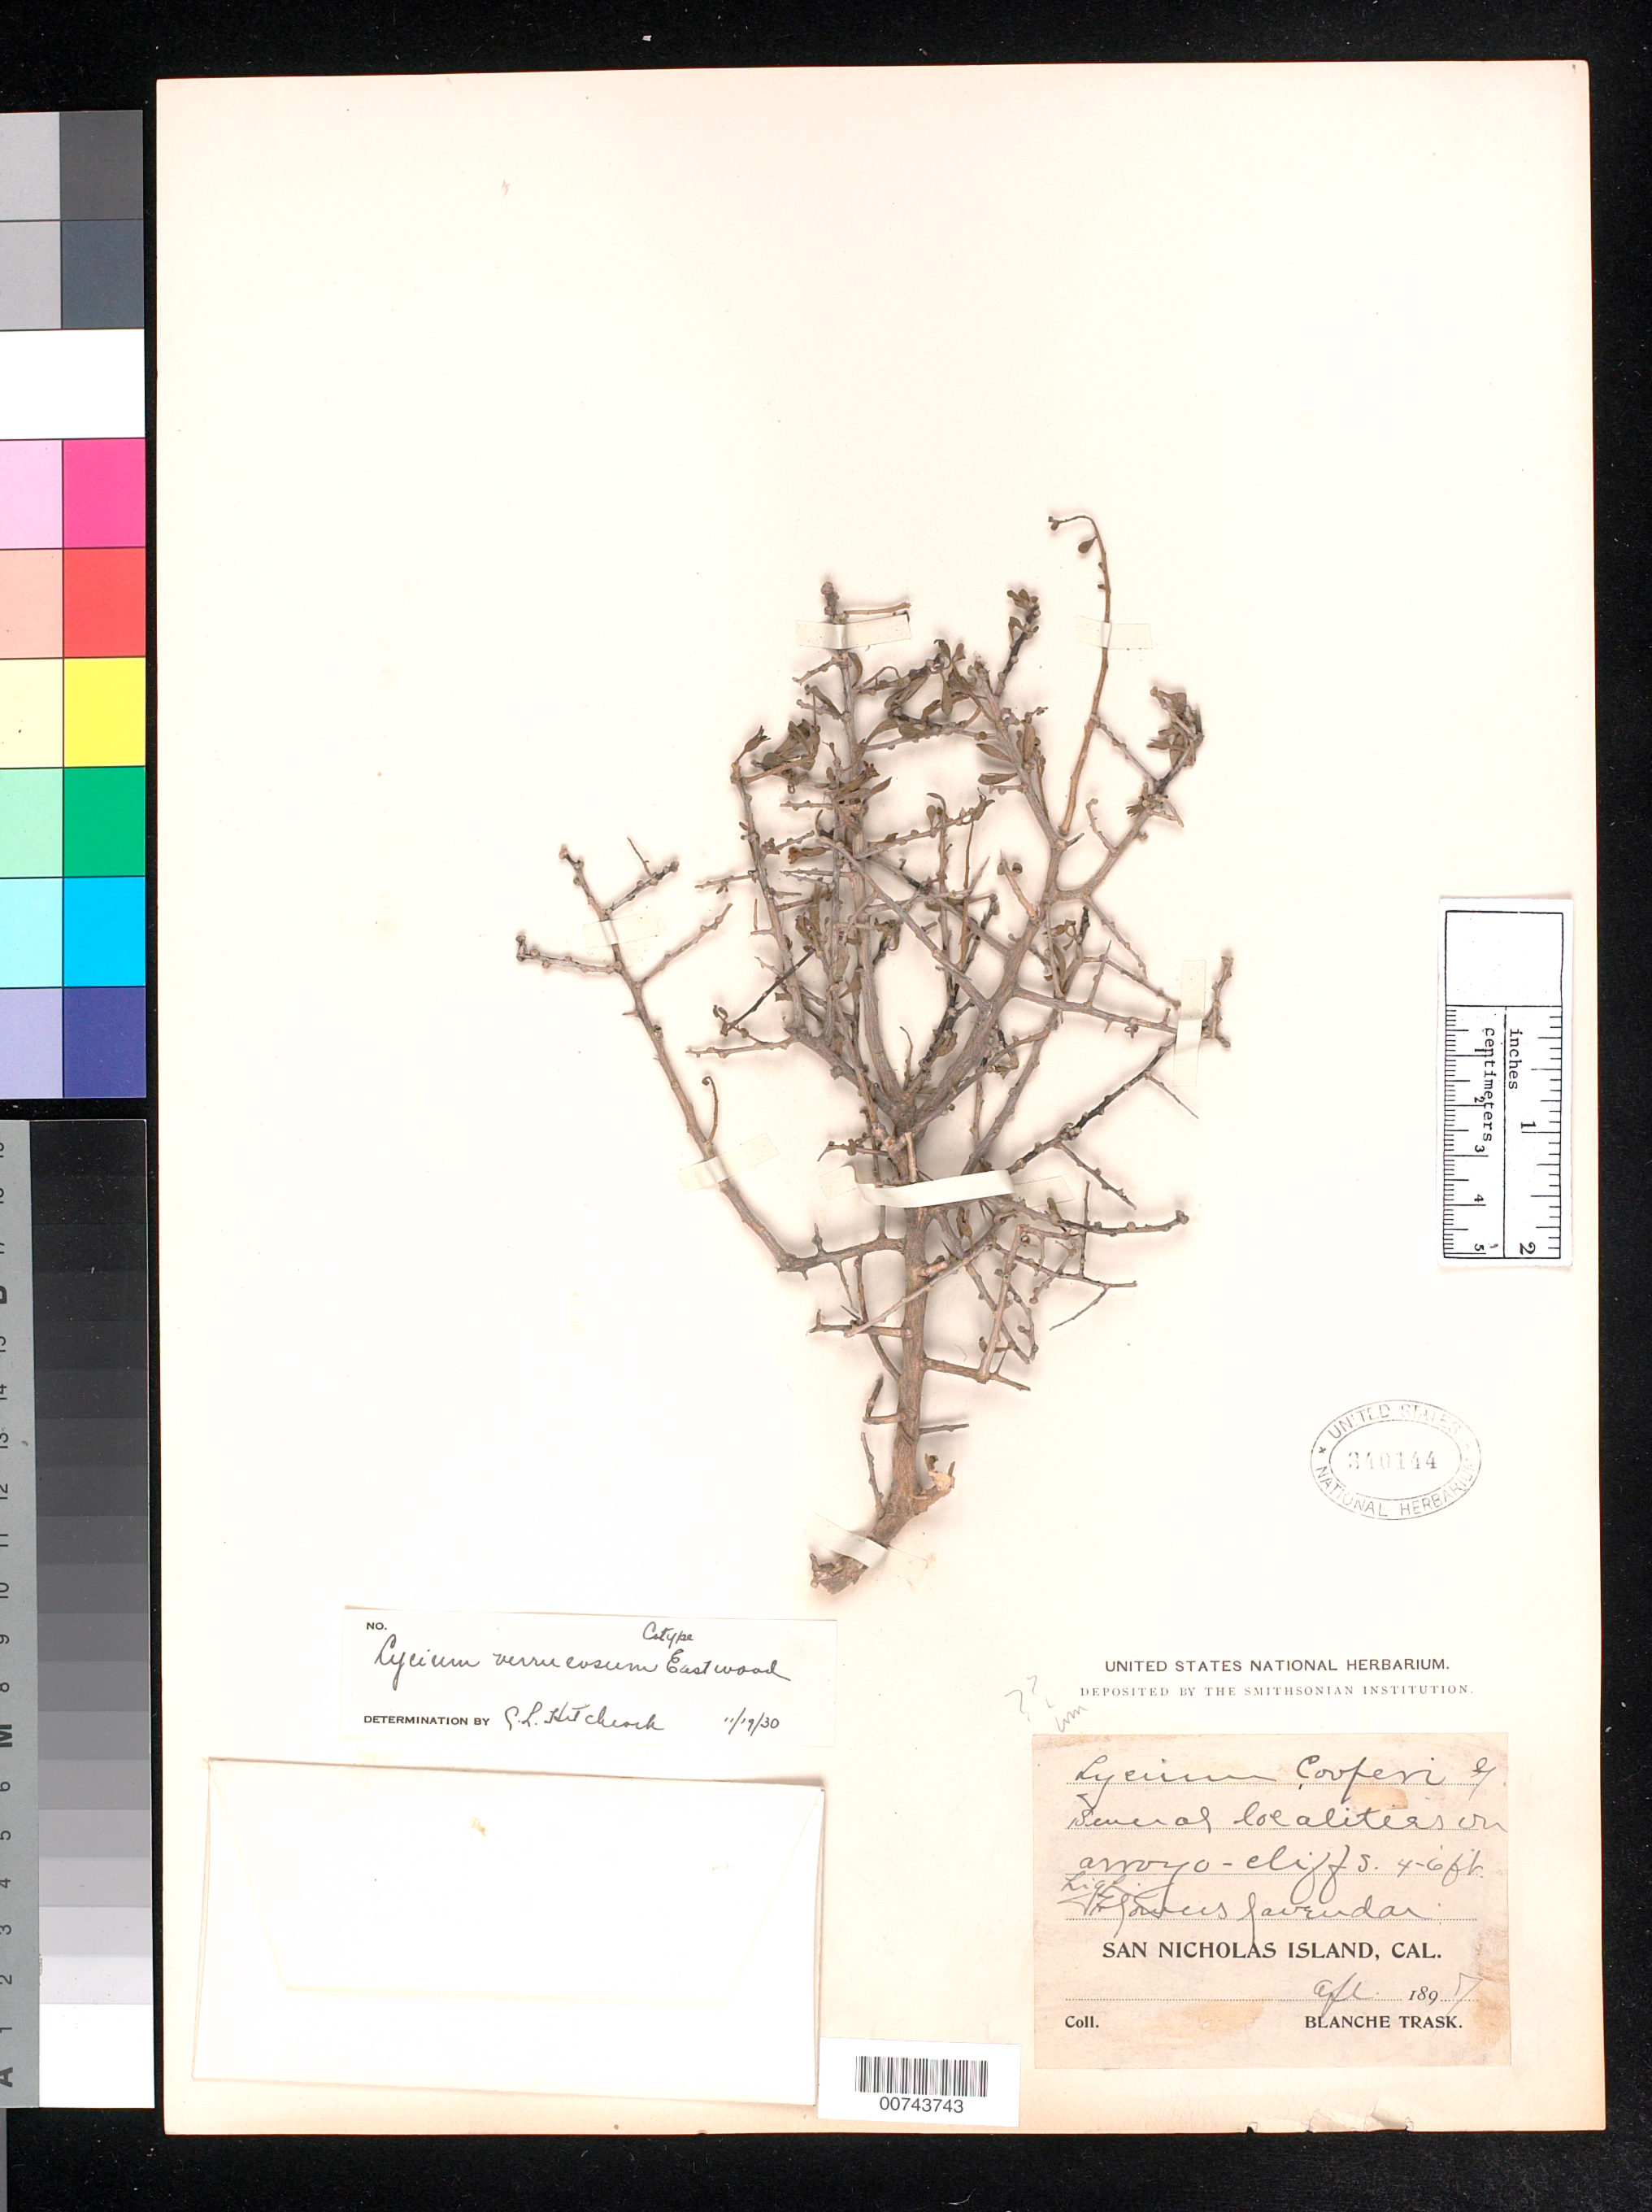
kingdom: Plantae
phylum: Tracheophyta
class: Magnoliopsida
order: Solanales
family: Solanaceae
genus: Lycium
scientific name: Lycium verrucosum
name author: Eastw.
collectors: B. Trask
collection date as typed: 1897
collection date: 1897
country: United States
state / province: California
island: San Nicholas Island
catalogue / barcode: US 340114